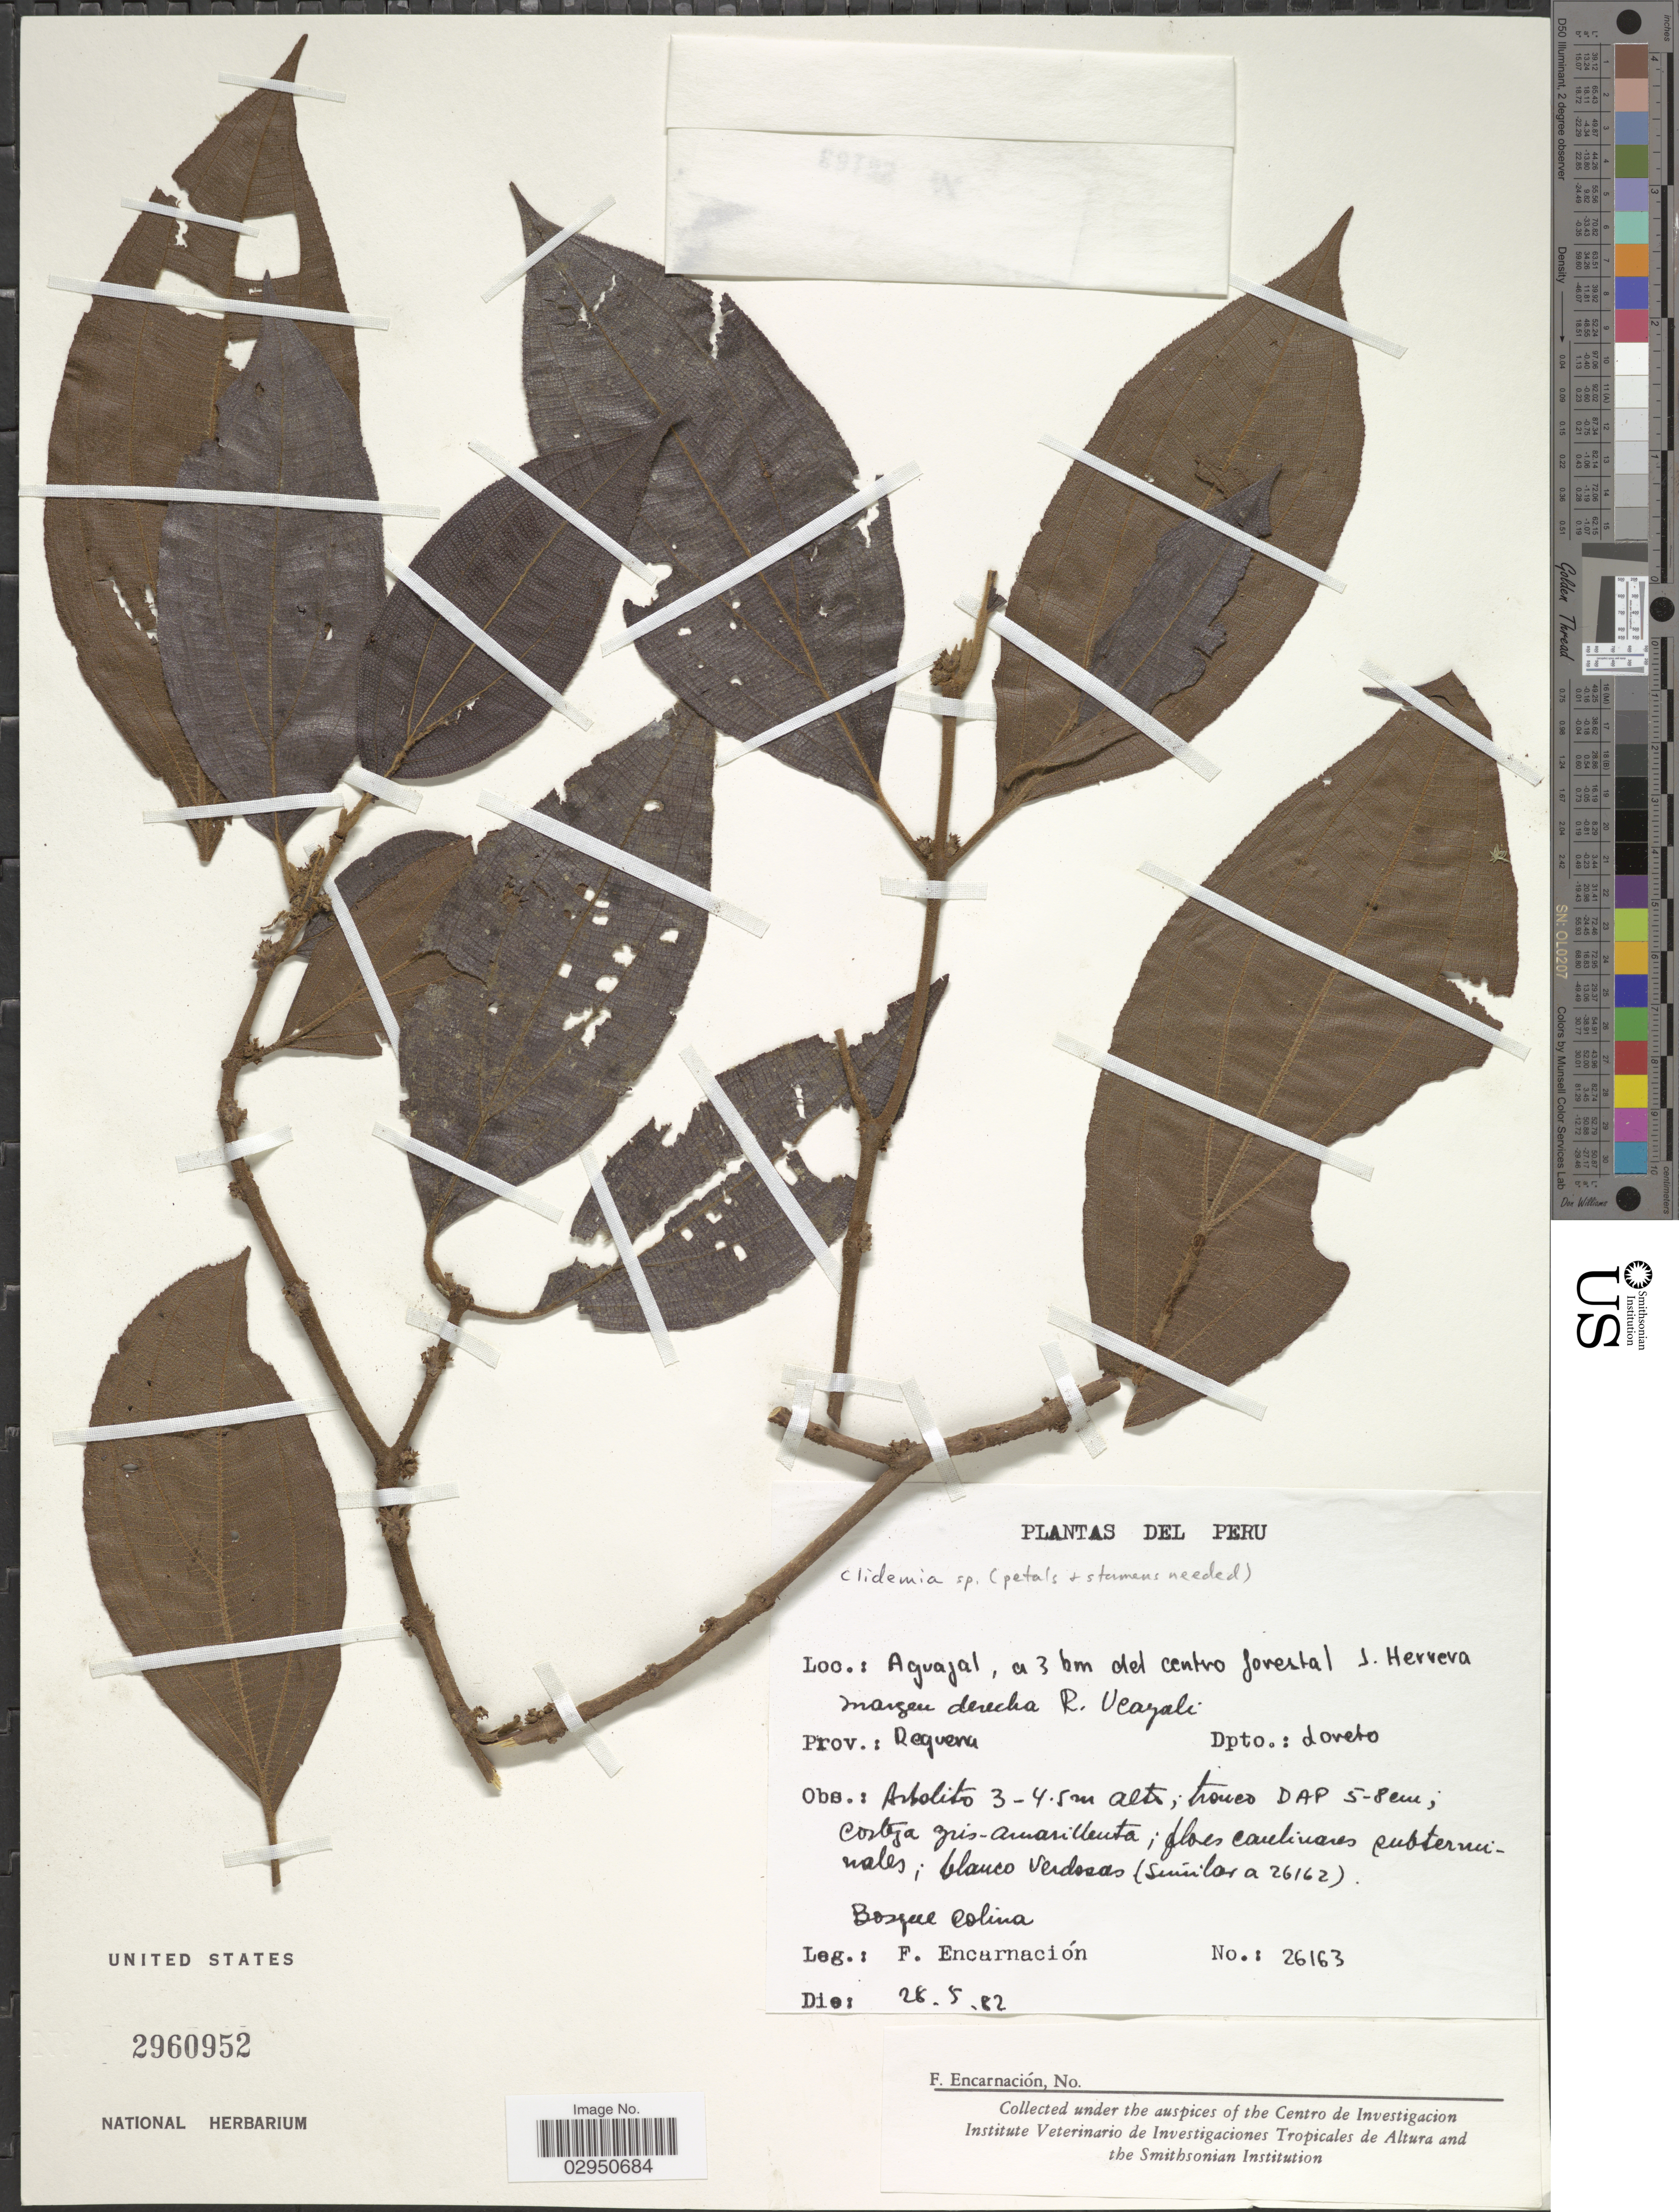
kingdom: Plantae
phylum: Tracheophyta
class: Magnoliopsida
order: Myrtales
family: Melastomataceae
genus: Clidemia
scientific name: Clidemia piperifolia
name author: Gleason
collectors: F. Encarnación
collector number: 26163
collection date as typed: Transcribed d/m/y: 28/5/82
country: Peru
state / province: Loreto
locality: Aguajal, a 3 km del centro forestal J. Herrera margen derecha R. Ucayali. Prov.: Requena. Dpto. Loreto.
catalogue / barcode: US 2960952